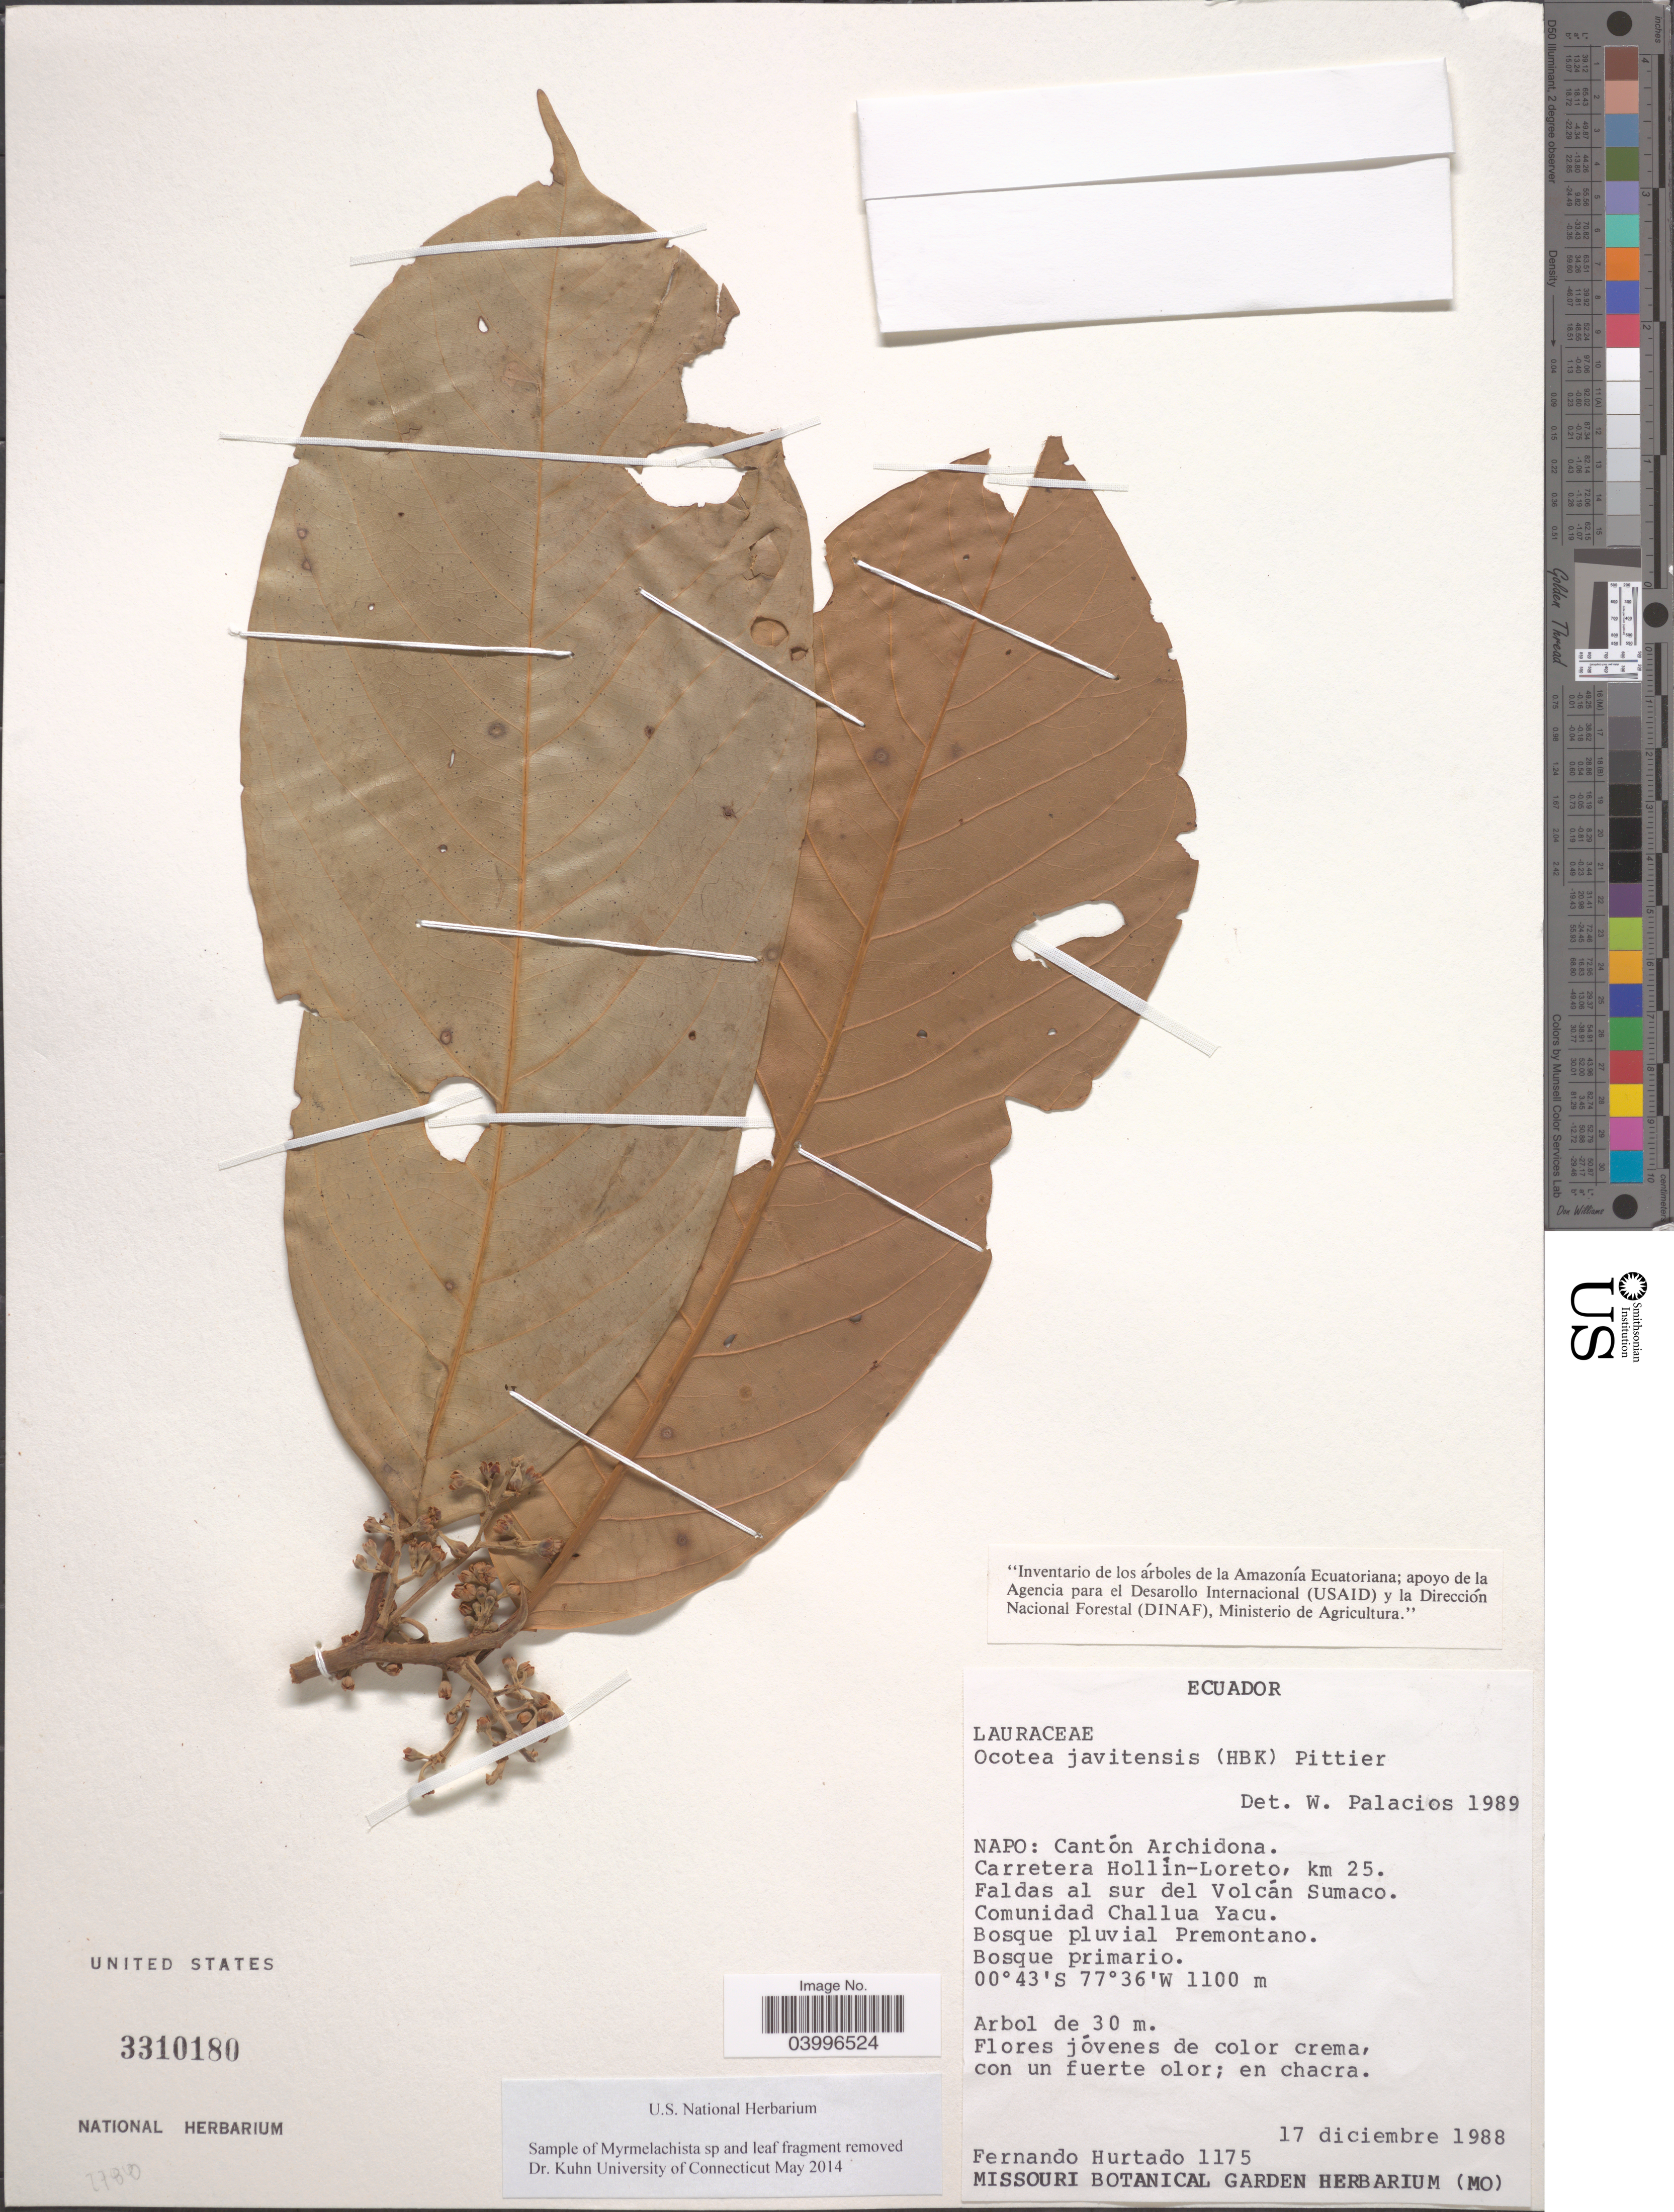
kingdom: Plantae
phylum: Tracheophyta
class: Magnoliopsida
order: Laurales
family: Lauraceae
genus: Ocotea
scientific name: Ocotea javitensis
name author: (Kunth) Pittier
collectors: F. Hurtado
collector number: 1175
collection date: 1988-12-17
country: Ecuador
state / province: Napo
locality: Cantón Archidona. Carretera Hollin-Loreto, km 25. Faldas al sur del Volcán Sumaco. Comunidad Challua Yacu. Bosque pluvial Premontano. Bosque primario.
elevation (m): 1100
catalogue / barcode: US 3310180